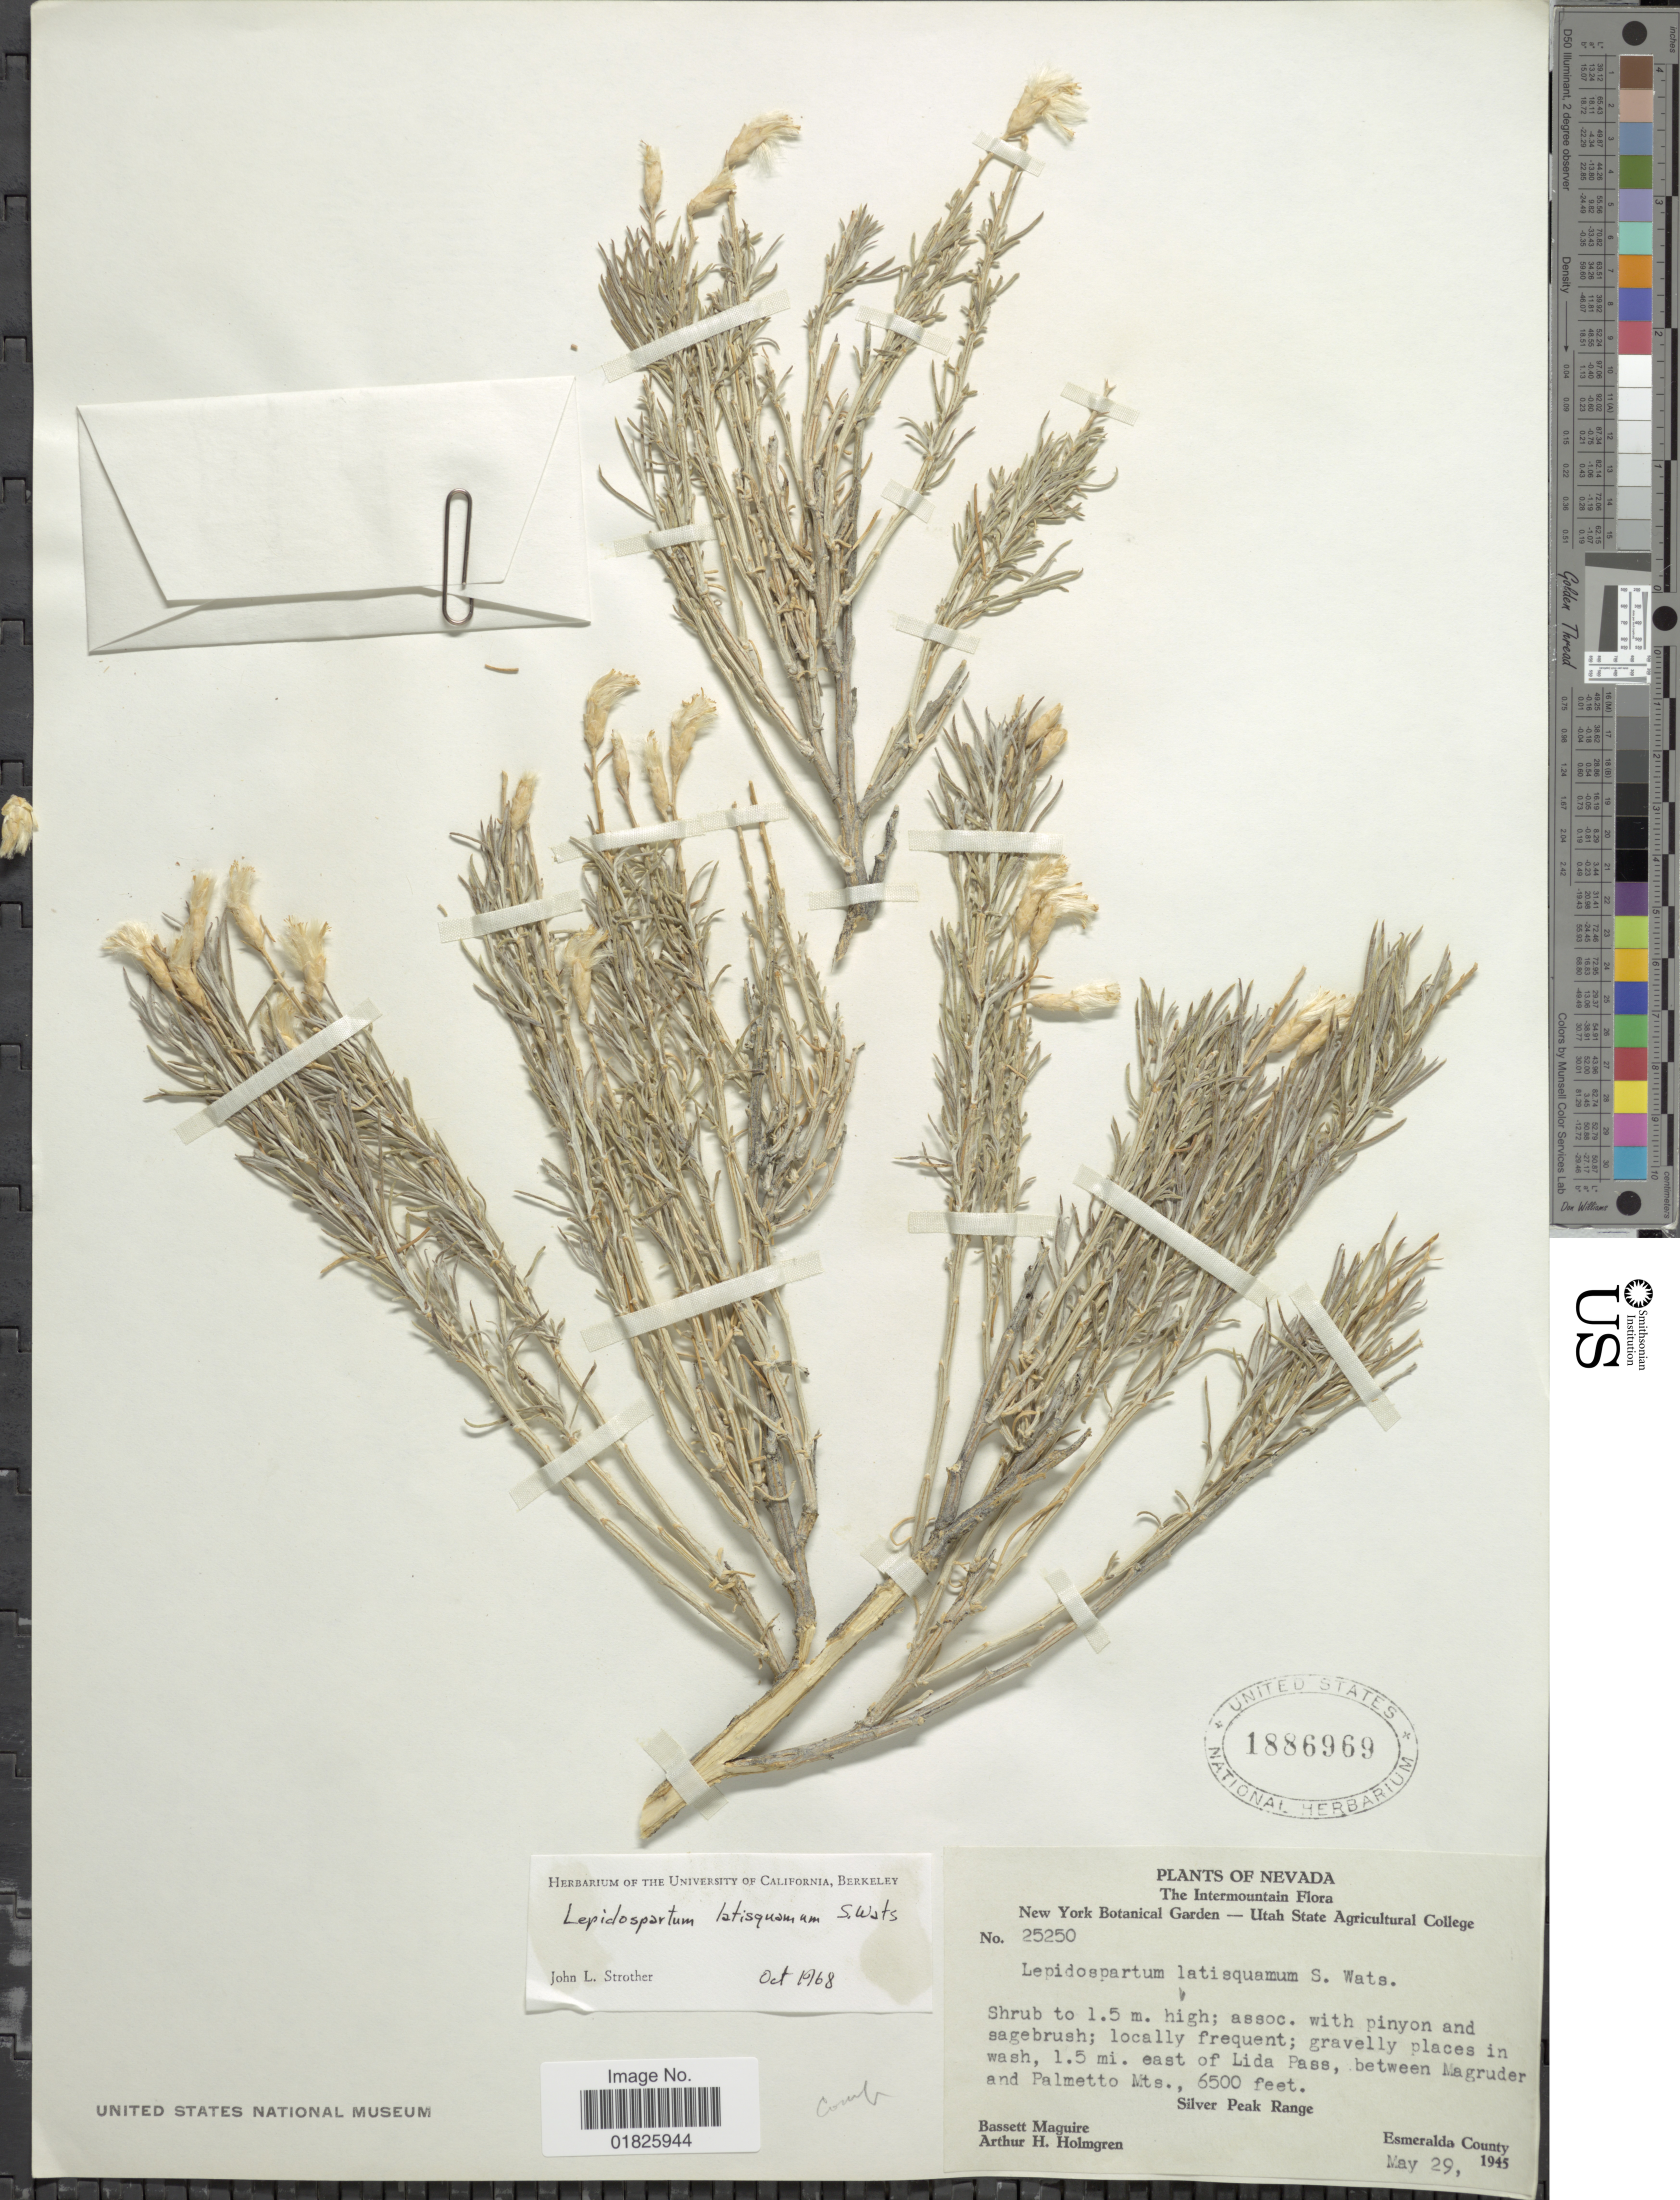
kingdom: Plantae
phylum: Tracheophyta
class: Magnoliopsida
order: Asterales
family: Asteraceae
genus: Lepidospartum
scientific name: Lepidospartum latisquamum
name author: S. Watson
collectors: B. Maguire & A. H. Holmgren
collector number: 25250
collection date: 1945-05-29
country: United States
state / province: Nevada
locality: The Intermountain, 1.5 mi east of Lida Pass, between Magruder and Palmetto Mts., Silver Peak Range, Esmeralda County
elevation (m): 1981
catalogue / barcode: US 1886969